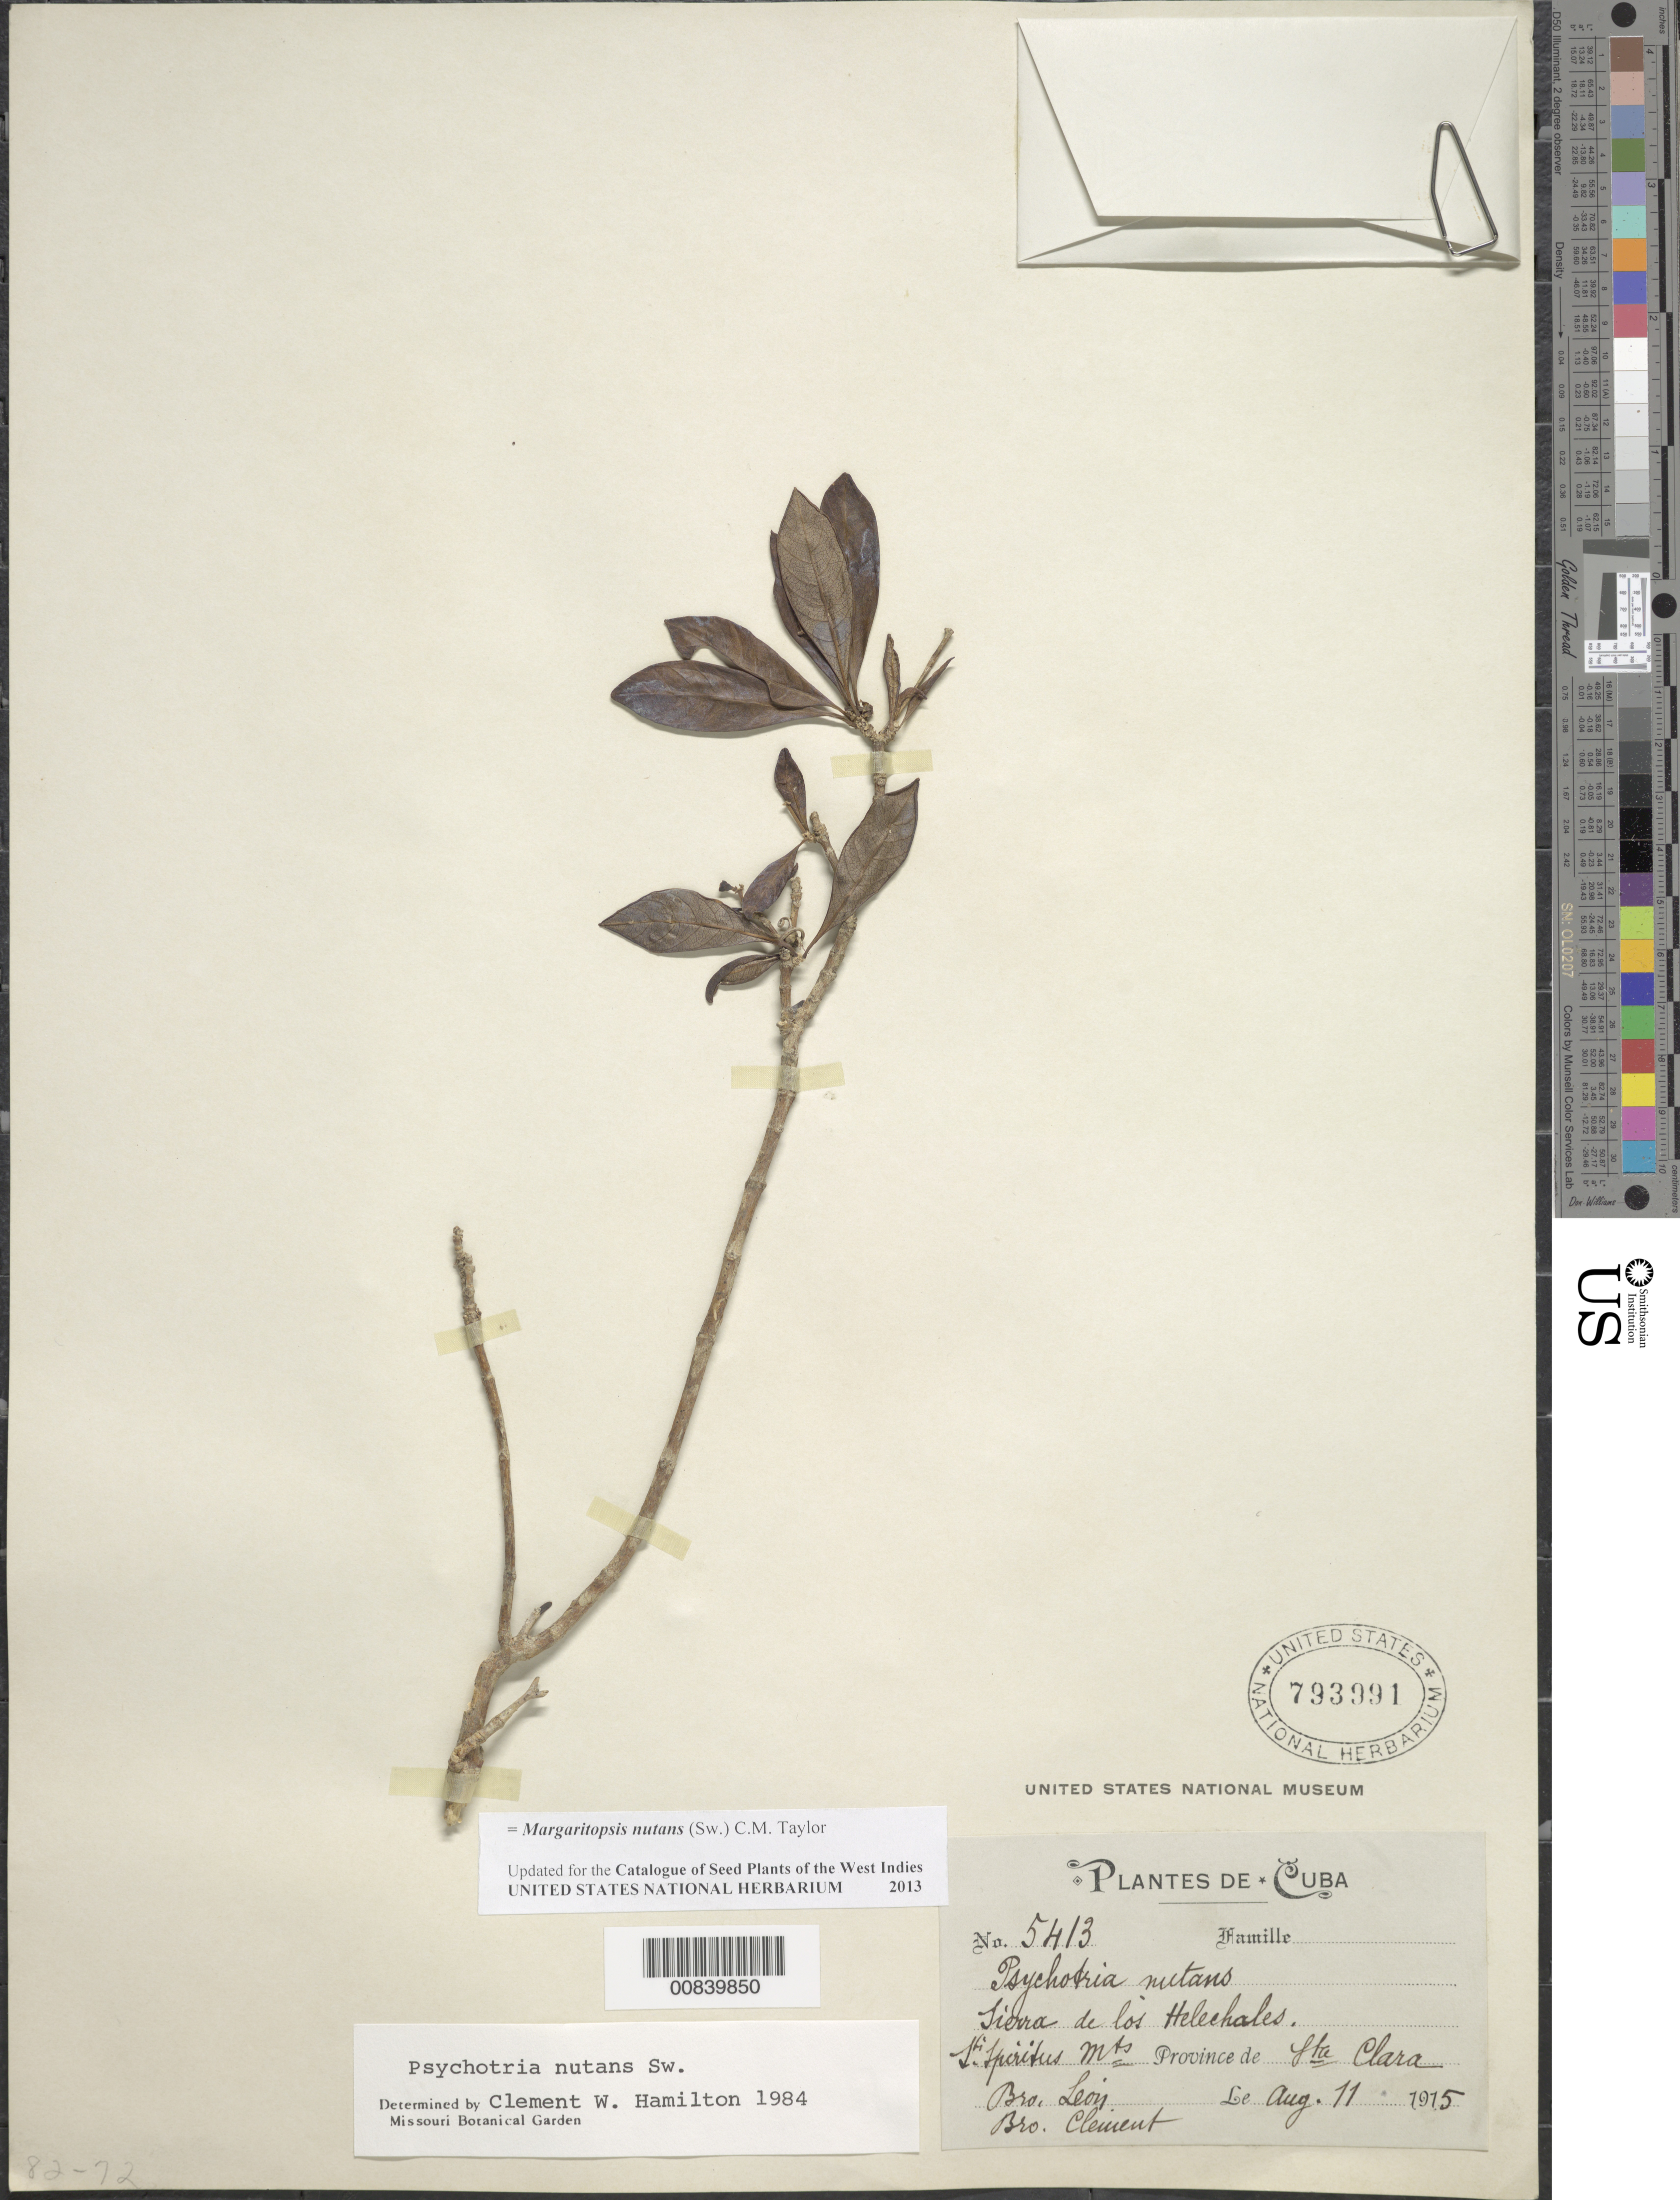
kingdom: Plantae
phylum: Tracheophyta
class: Magnoliopsida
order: Gentianales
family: Rubiaceae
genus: Margaritopsis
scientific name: Margaritopsis nutans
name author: (Sw.) C.M. Taylor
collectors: Bro. León & B. Clement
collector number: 5413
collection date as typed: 11 Aug 1915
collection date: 1915-08-11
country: Cuba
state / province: Las Villas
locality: Sierra de los Helechales. Ste. Spiritus Mts.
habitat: Montane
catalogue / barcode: US 793991